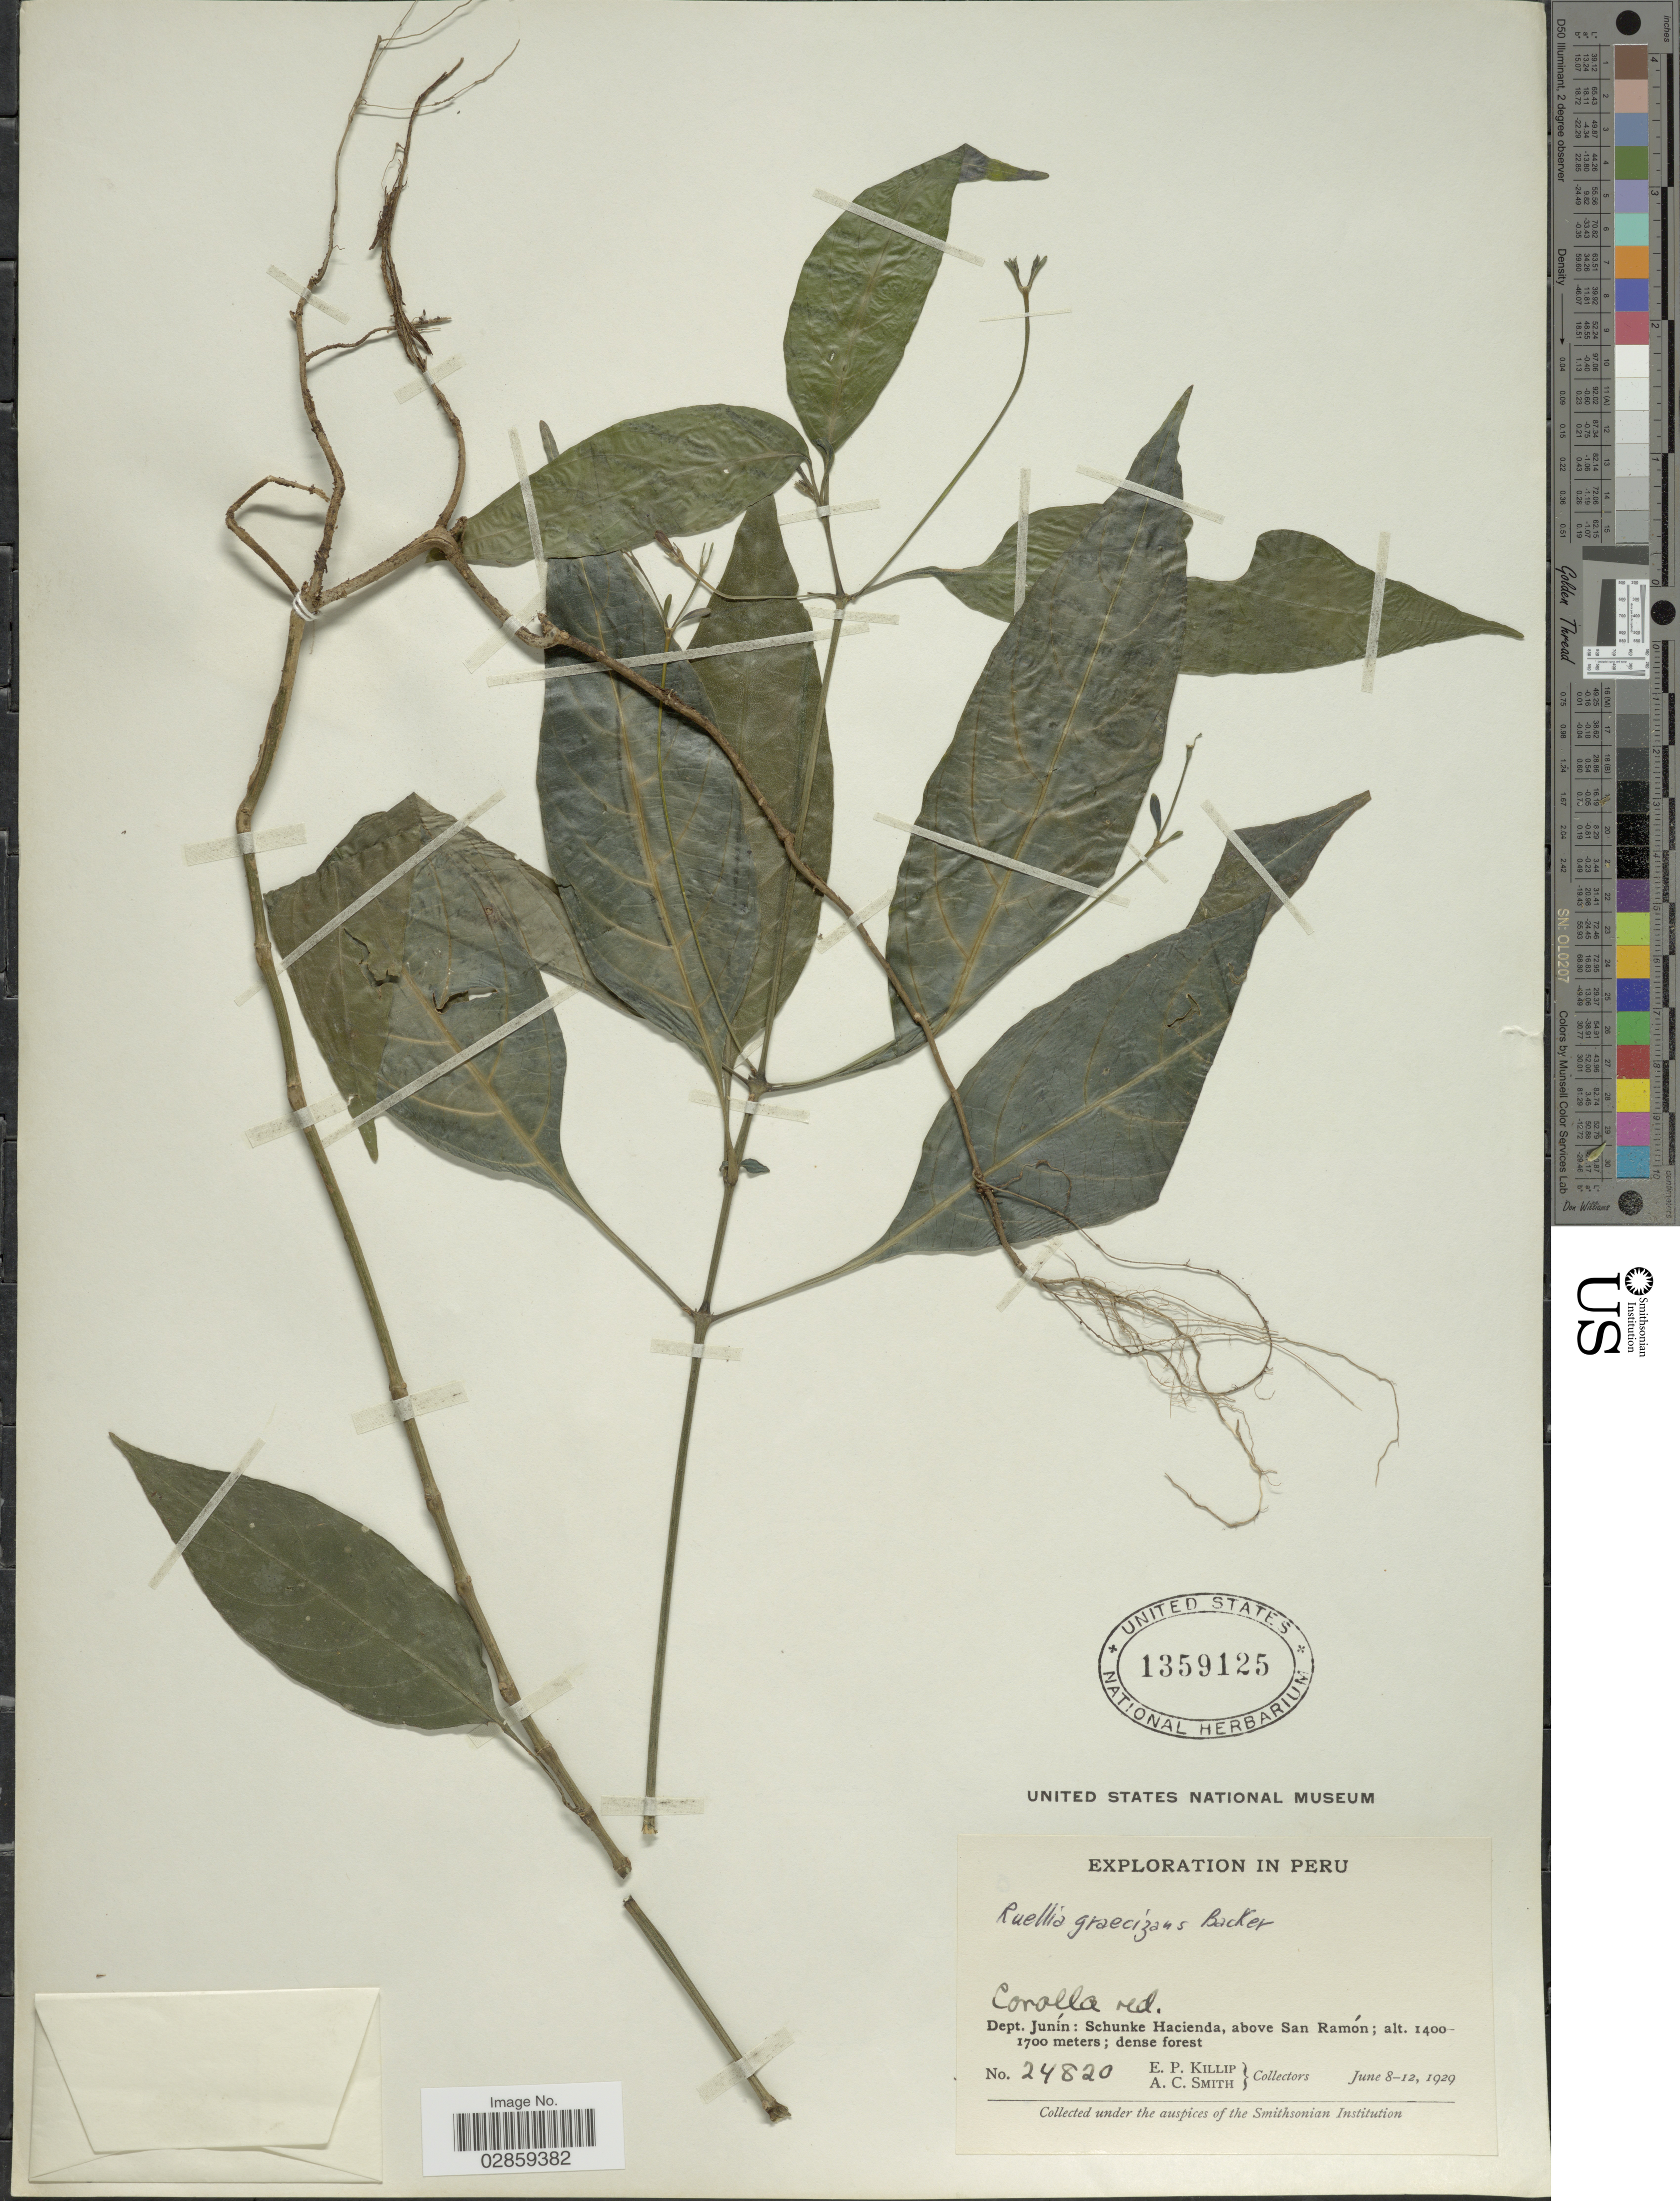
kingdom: Plantae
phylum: Tracheophyta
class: Magnoliopsida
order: Lamiales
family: Acanthaceae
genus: Ruellia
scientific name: Ruellia brevifolia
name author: (Pohl) C. Ezcurra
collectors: E. P. Killip & A. C. Smith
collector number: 24820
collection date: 1929-06-08/1929-06-12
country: Peru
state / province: Junín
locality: Dept. Junín: Schunke Hacienda, above San Ramón.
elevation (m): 1400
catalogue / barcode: US 1359125